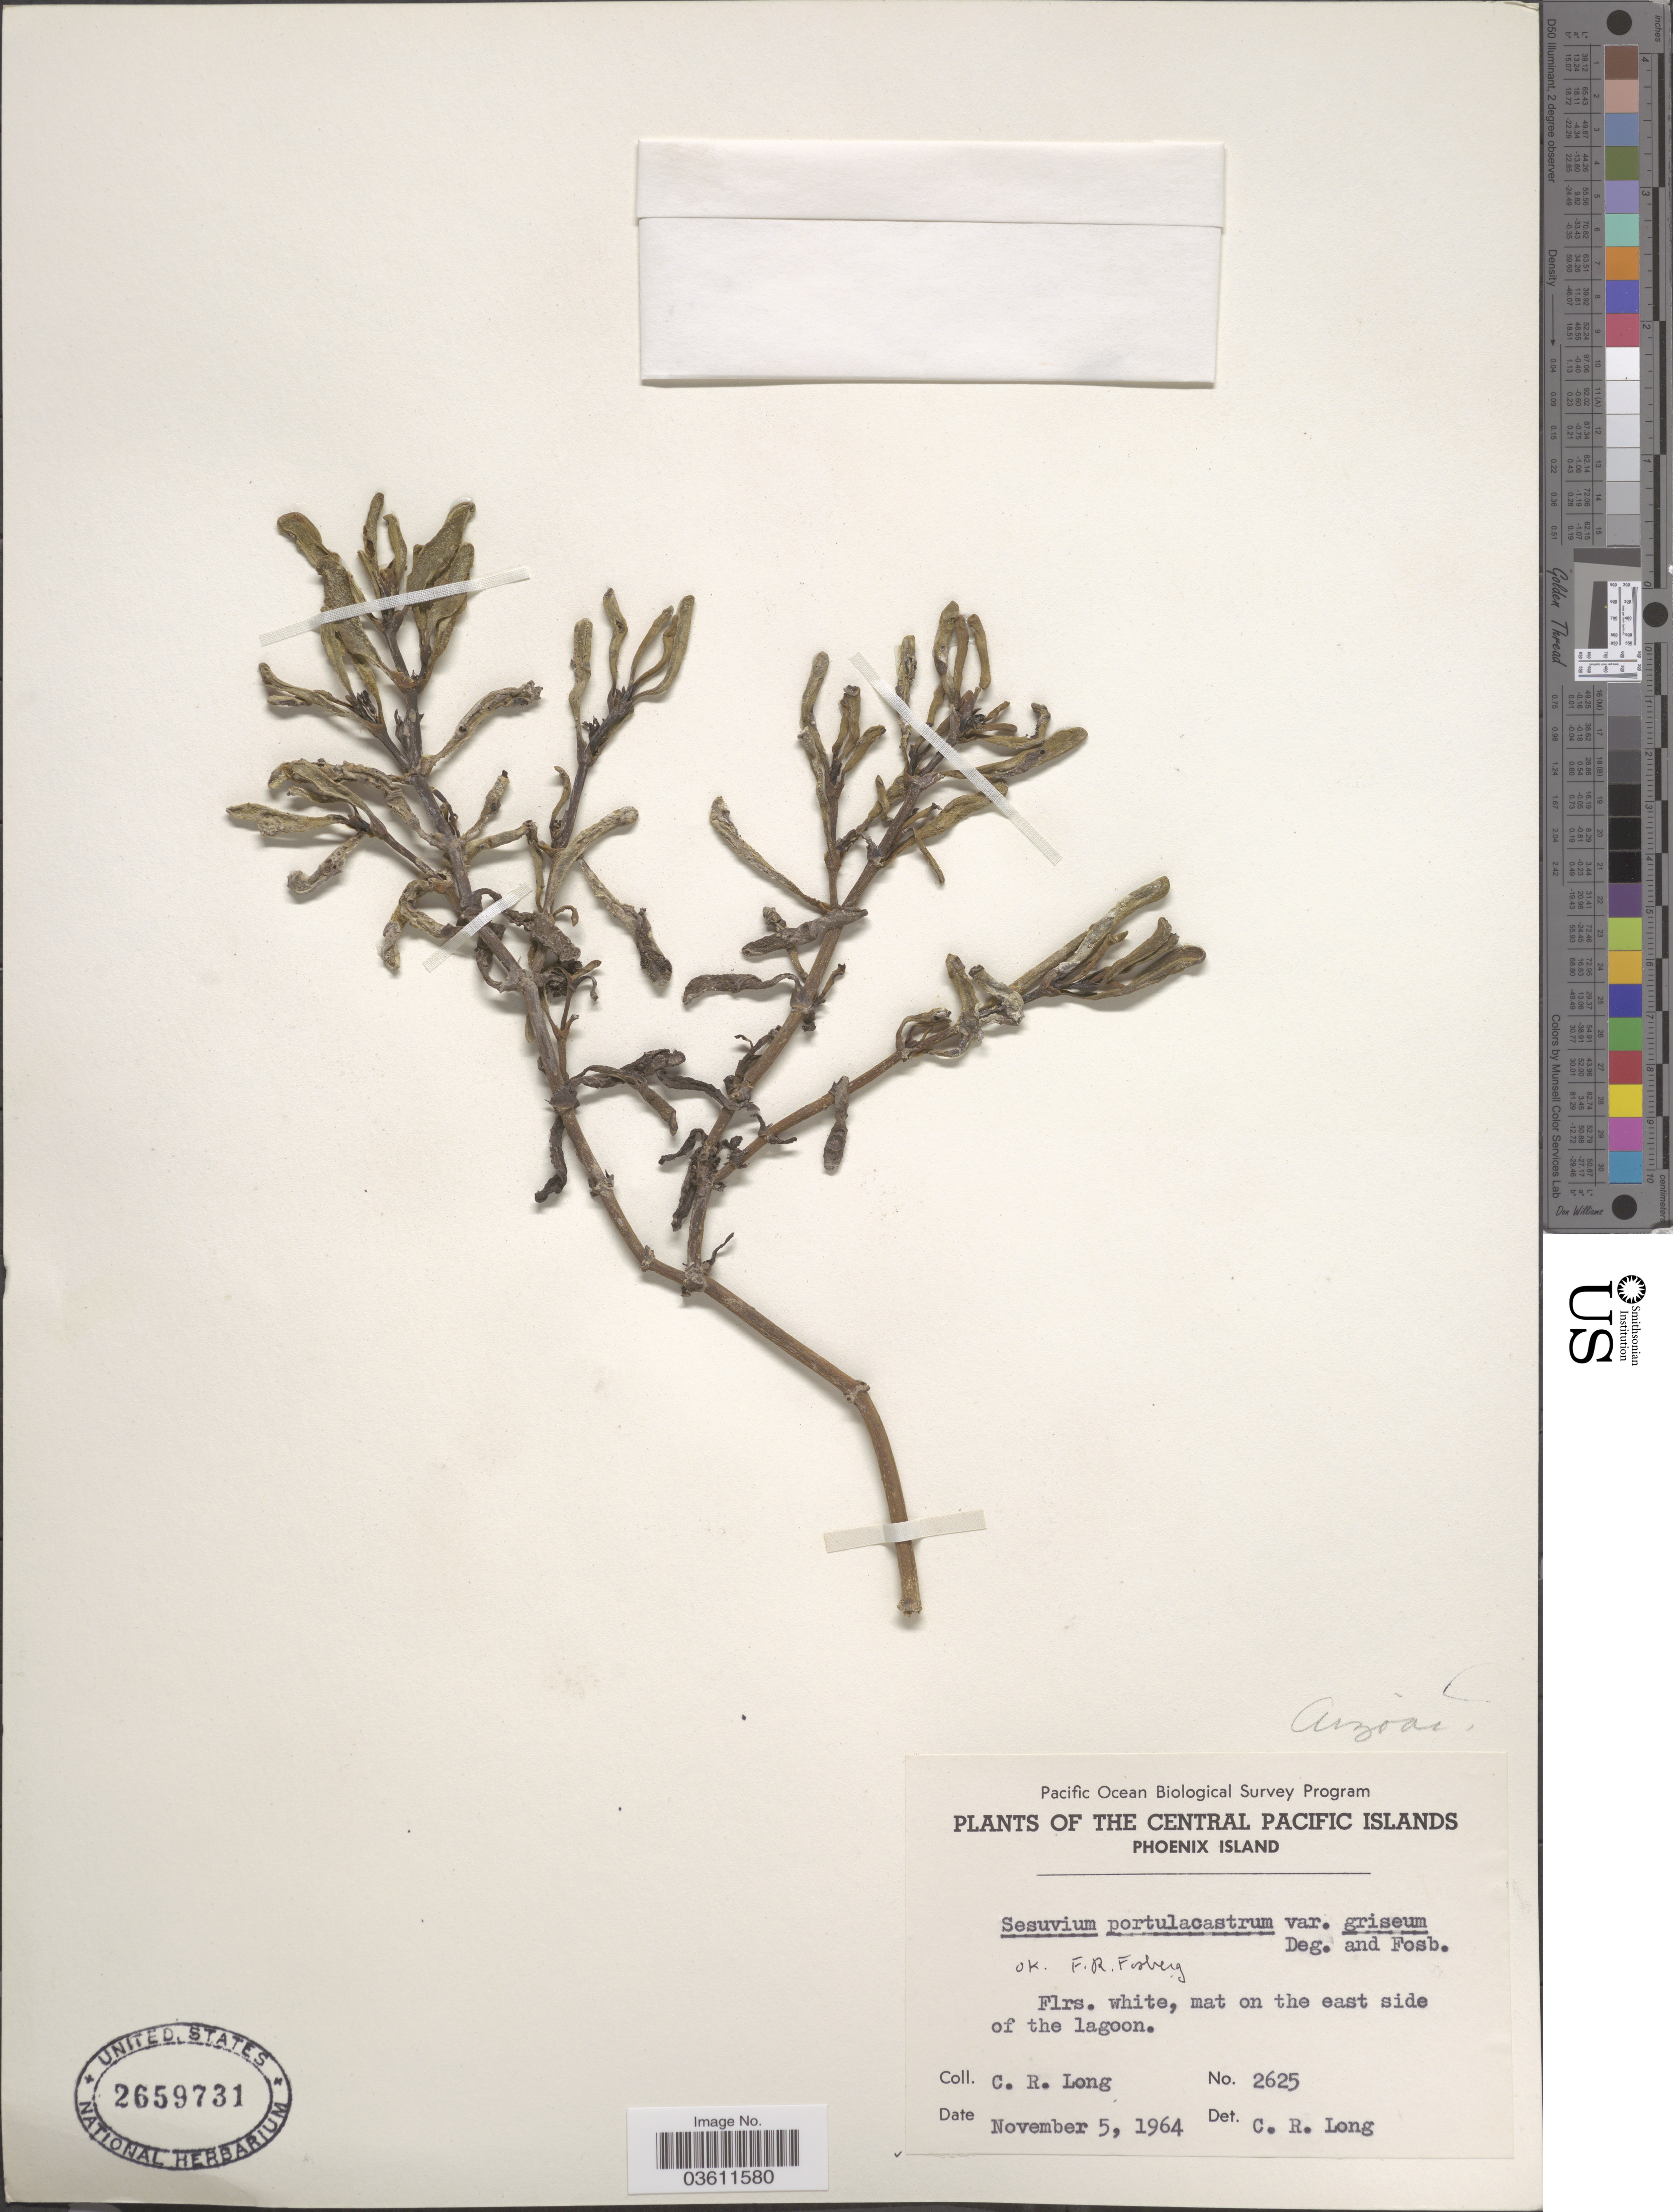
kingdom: Plantae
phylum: Tracheophyta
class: Magnoliopsida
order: Caryophyllales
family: Aizoaceae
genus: Sesuvium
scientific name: Sesuvium portulacastrum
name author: (L.) L.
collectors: C. R. Long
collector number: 2625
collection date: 1964-11-05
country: Kiribati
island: Rawaki (Phoenix) Island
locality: The Central Pacific Islands. Phoenix Island. Mat on the east side of the lagoon.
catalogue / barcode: US 2659731